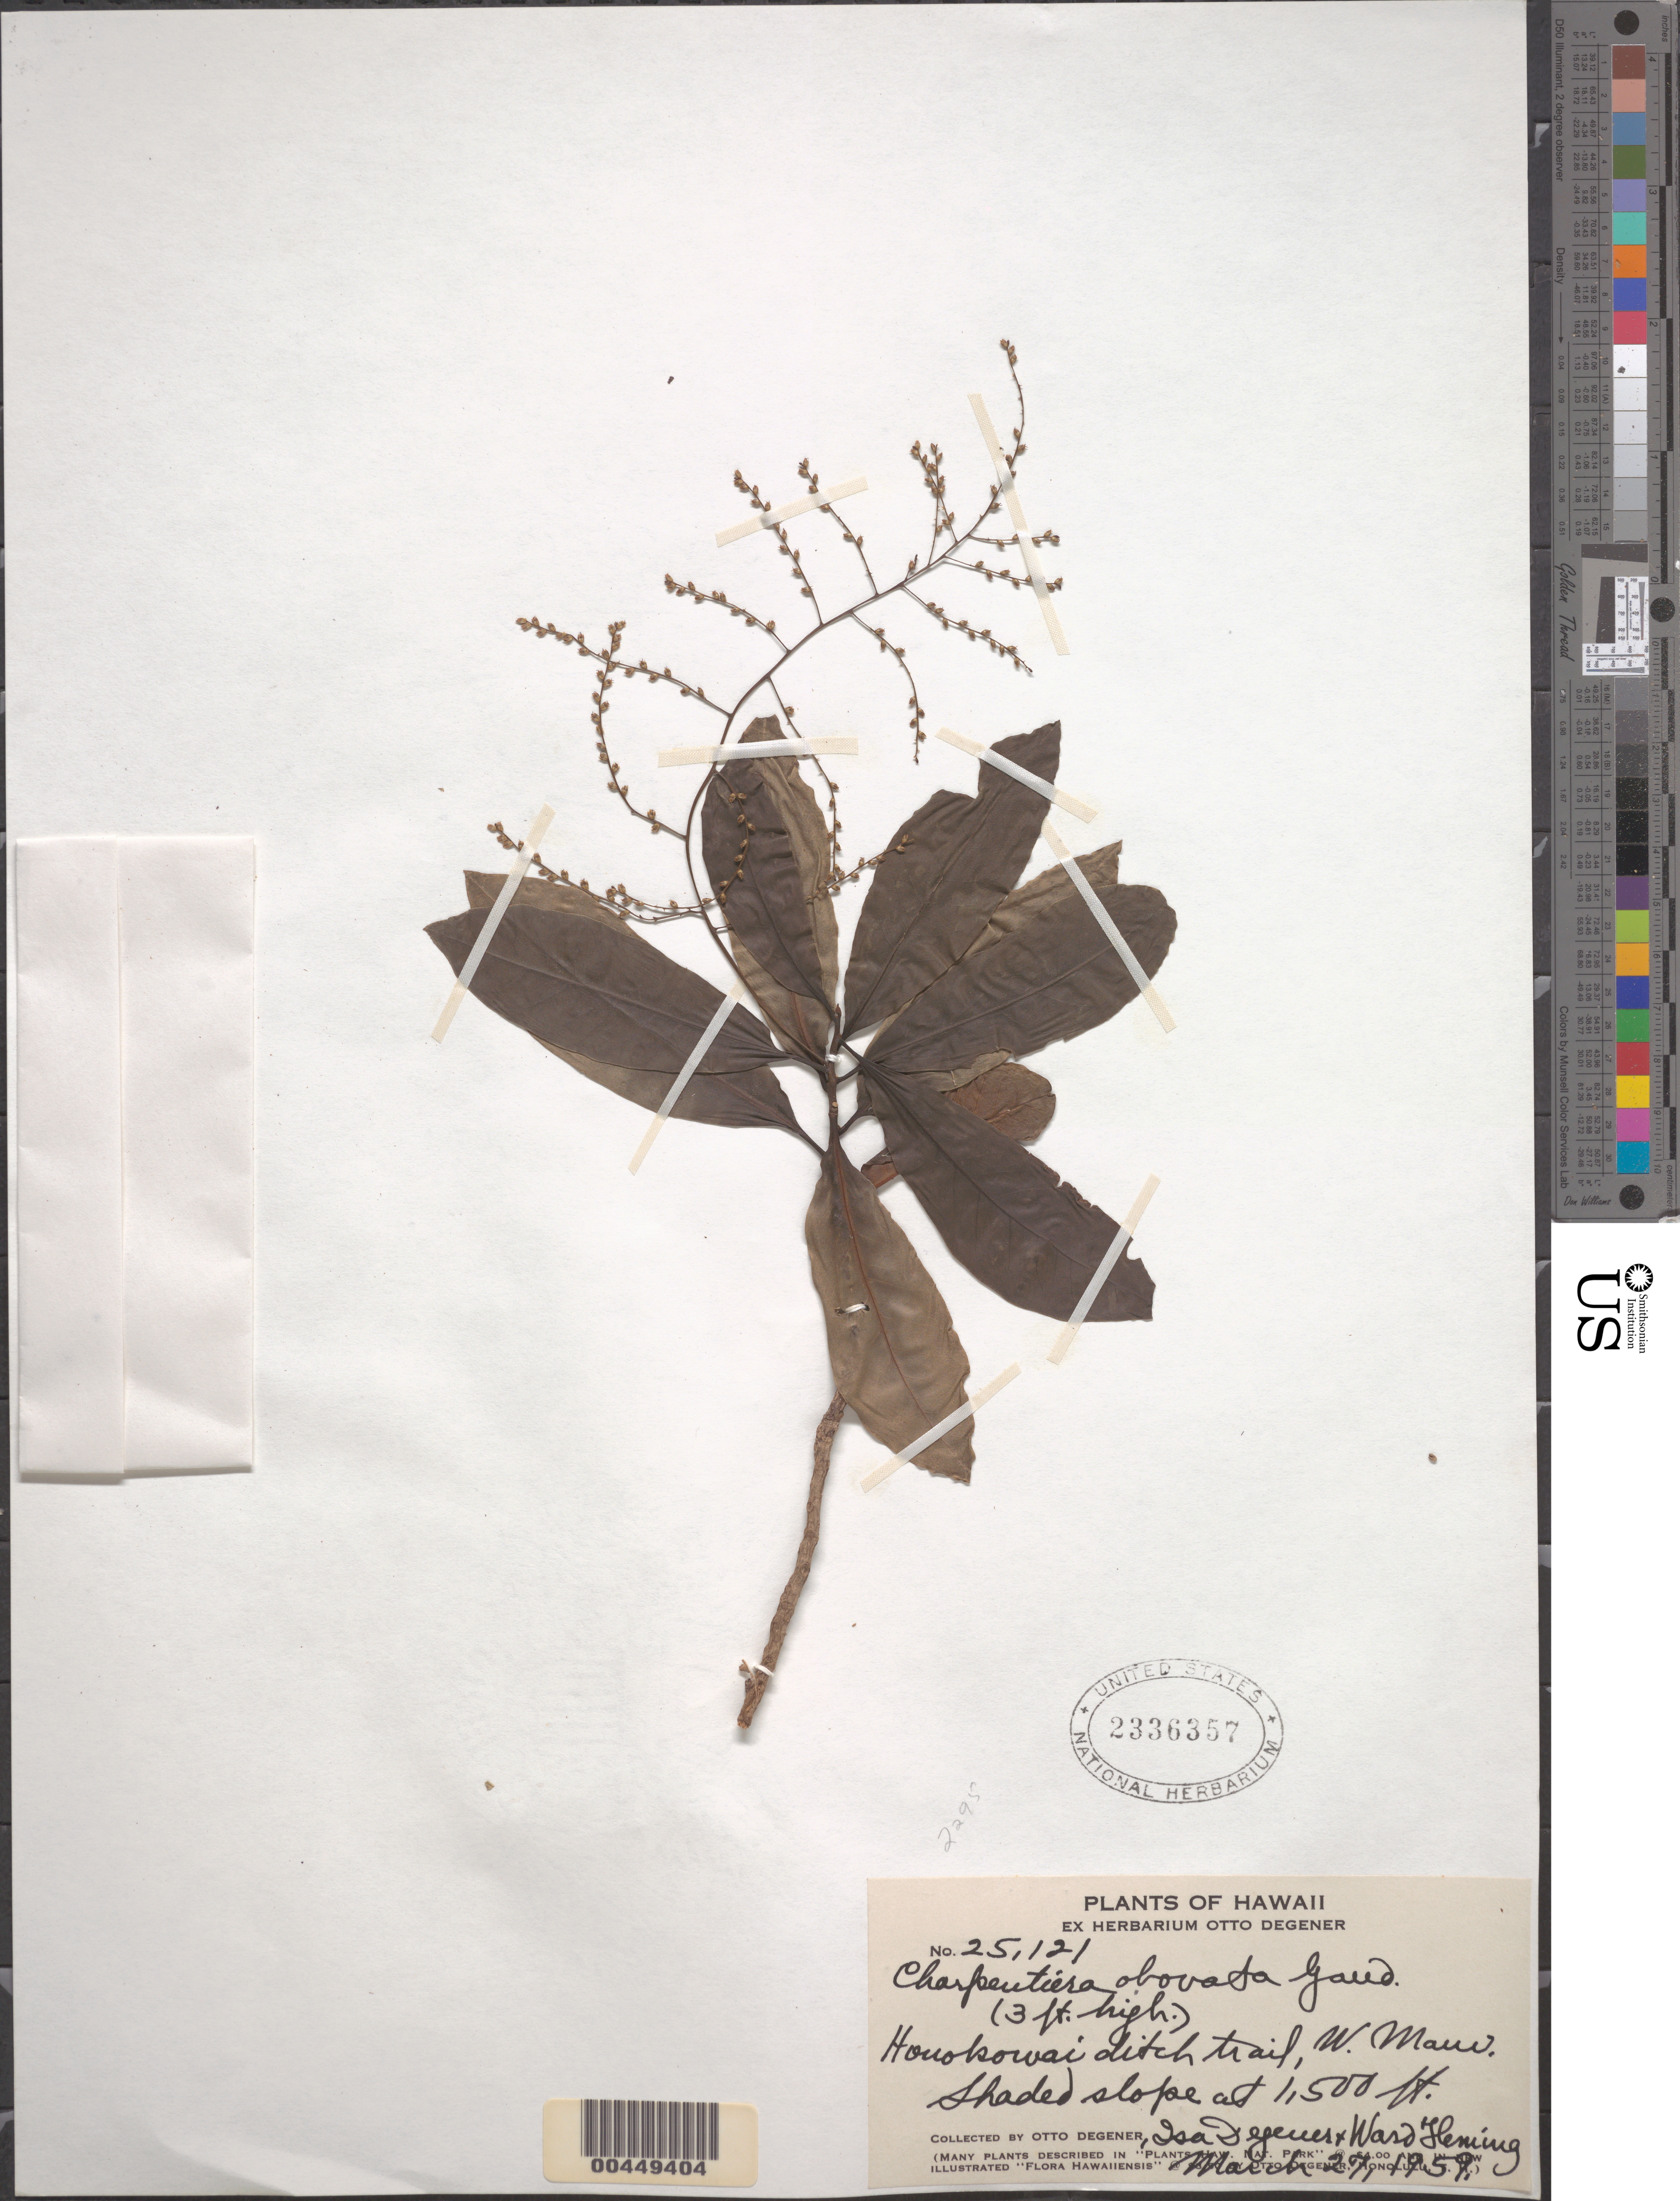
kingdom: Plantae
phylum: Tracheophyta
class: Magnoliopsida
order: Caryophyllales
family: Amaranthaceae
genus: Charpentiera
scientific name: Charpentiera obovata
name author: Gaudich.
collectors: O. Degener, I. Degener & W. Fleming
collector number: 25121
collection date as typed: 27 Mar 1959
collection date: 1959-03-27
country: United States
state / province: Hawaii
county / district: Maui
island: Maui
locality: Honokowai ditch trail, W Maui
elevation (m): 457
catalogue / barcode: US 2336357